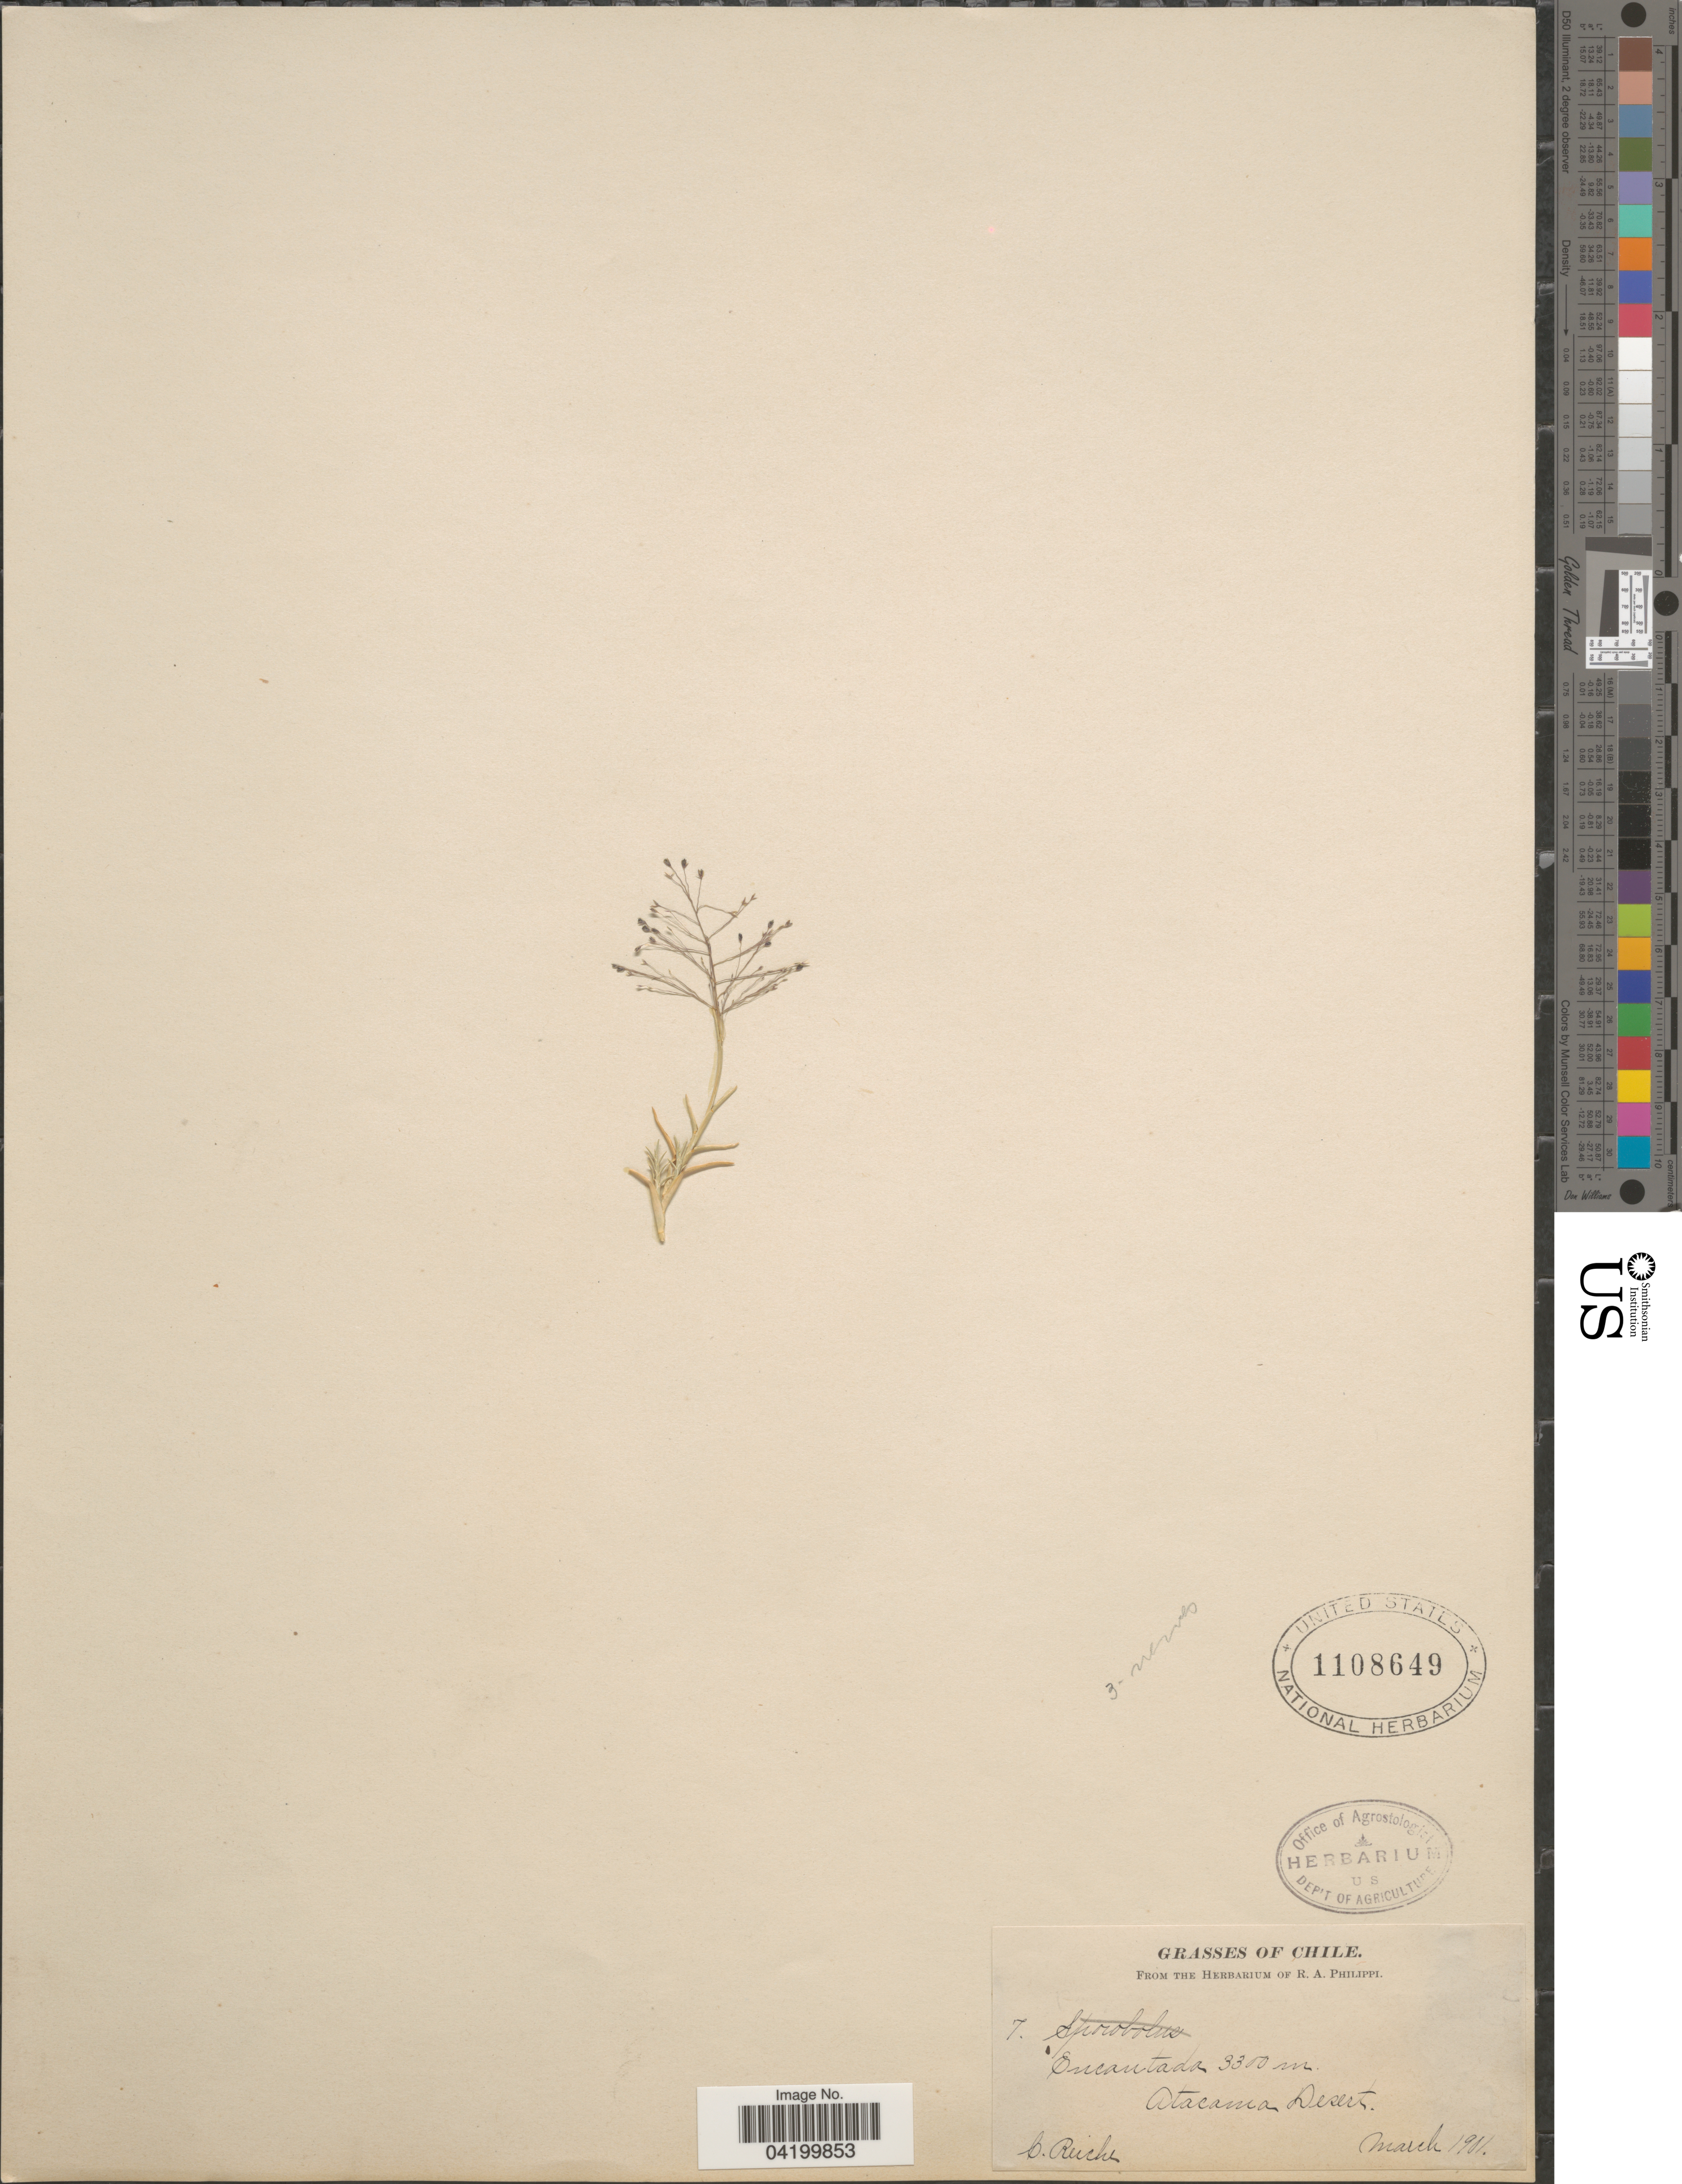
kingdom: Plantae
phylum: Tracheophyta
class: Liliopsida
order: Poales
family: Poaceae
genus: Muhlenbergia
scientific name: Muhlenbergia sp.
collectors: Reiche, C.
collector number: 7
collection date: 1901-03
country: Chile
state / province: Atacama (III)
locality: Encantada. Atacama Desert.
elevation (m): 3300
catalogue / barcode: US 1108649